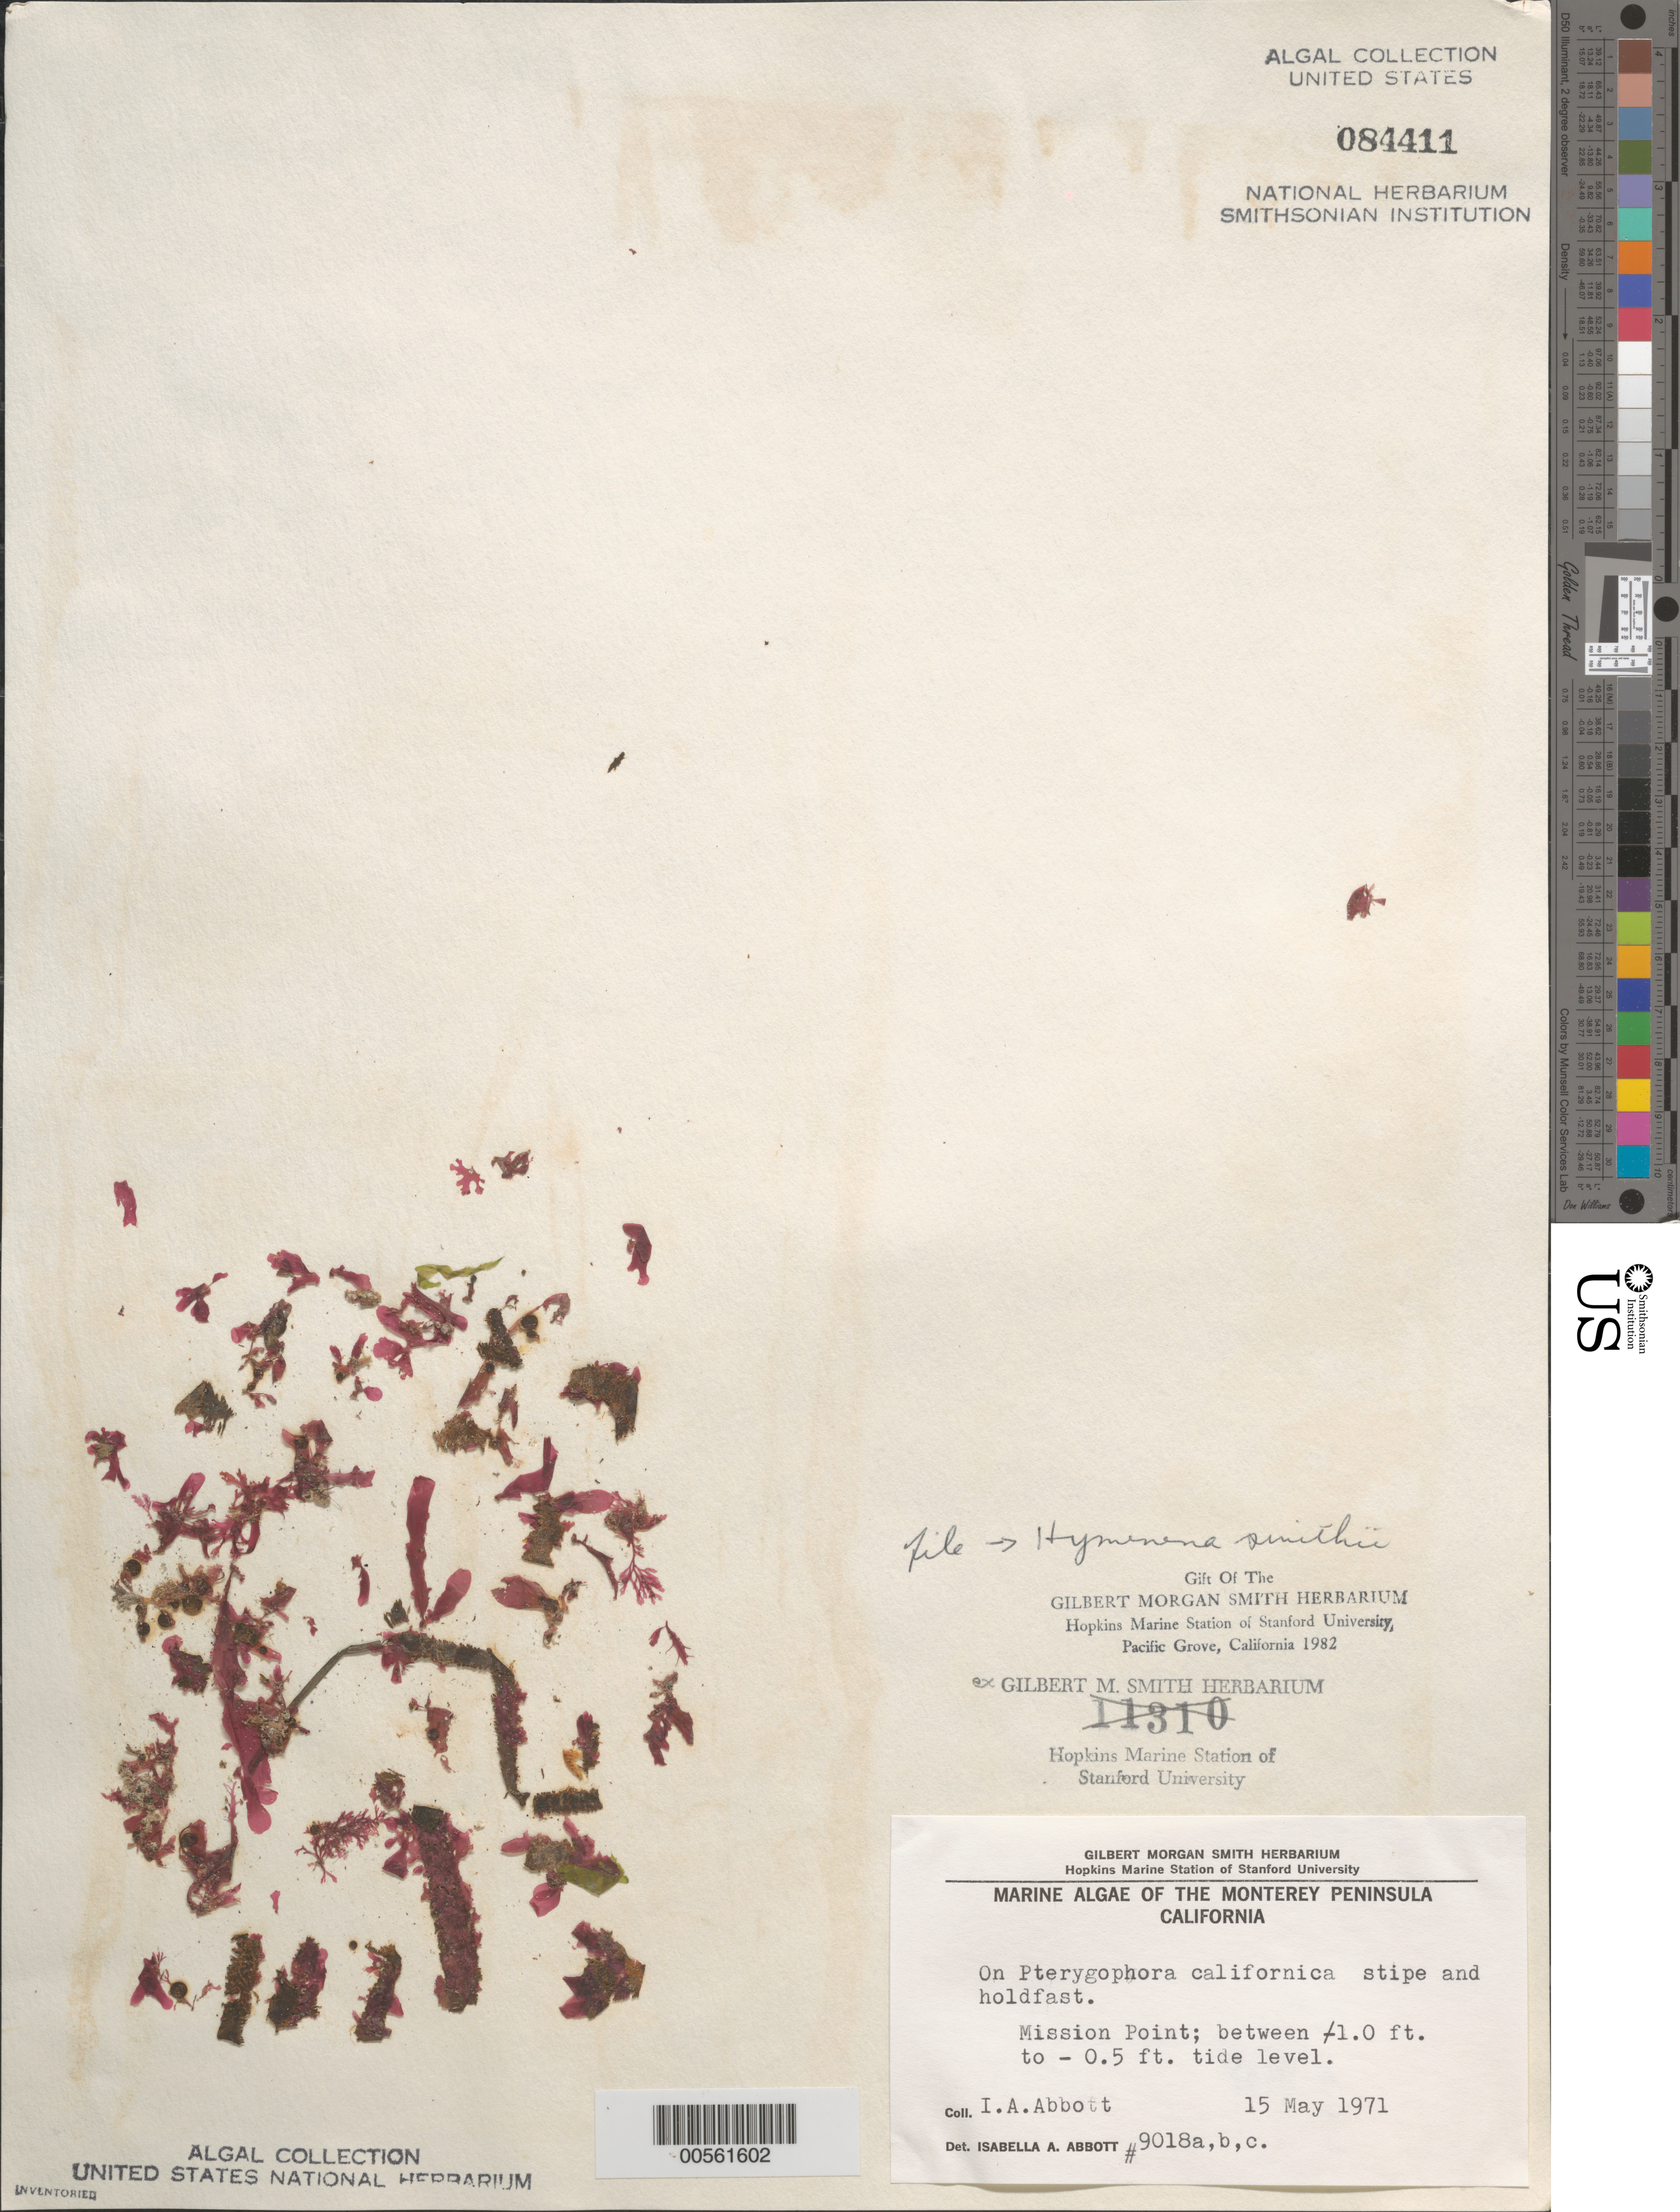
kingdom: Plantae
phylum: Rhodophyta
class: Florideophyceae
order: Ceramiales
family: Delesseriaceae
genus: Hymenena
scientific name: Hymenena setchellii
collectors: I. A. Abbott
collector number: IAA 9018A & IAA 9018B & IAA 9018C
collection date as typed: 15 May 1971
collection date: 1971-05-15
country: United States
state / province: California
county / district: Monterey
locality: Mission Point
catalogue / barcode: US 84411